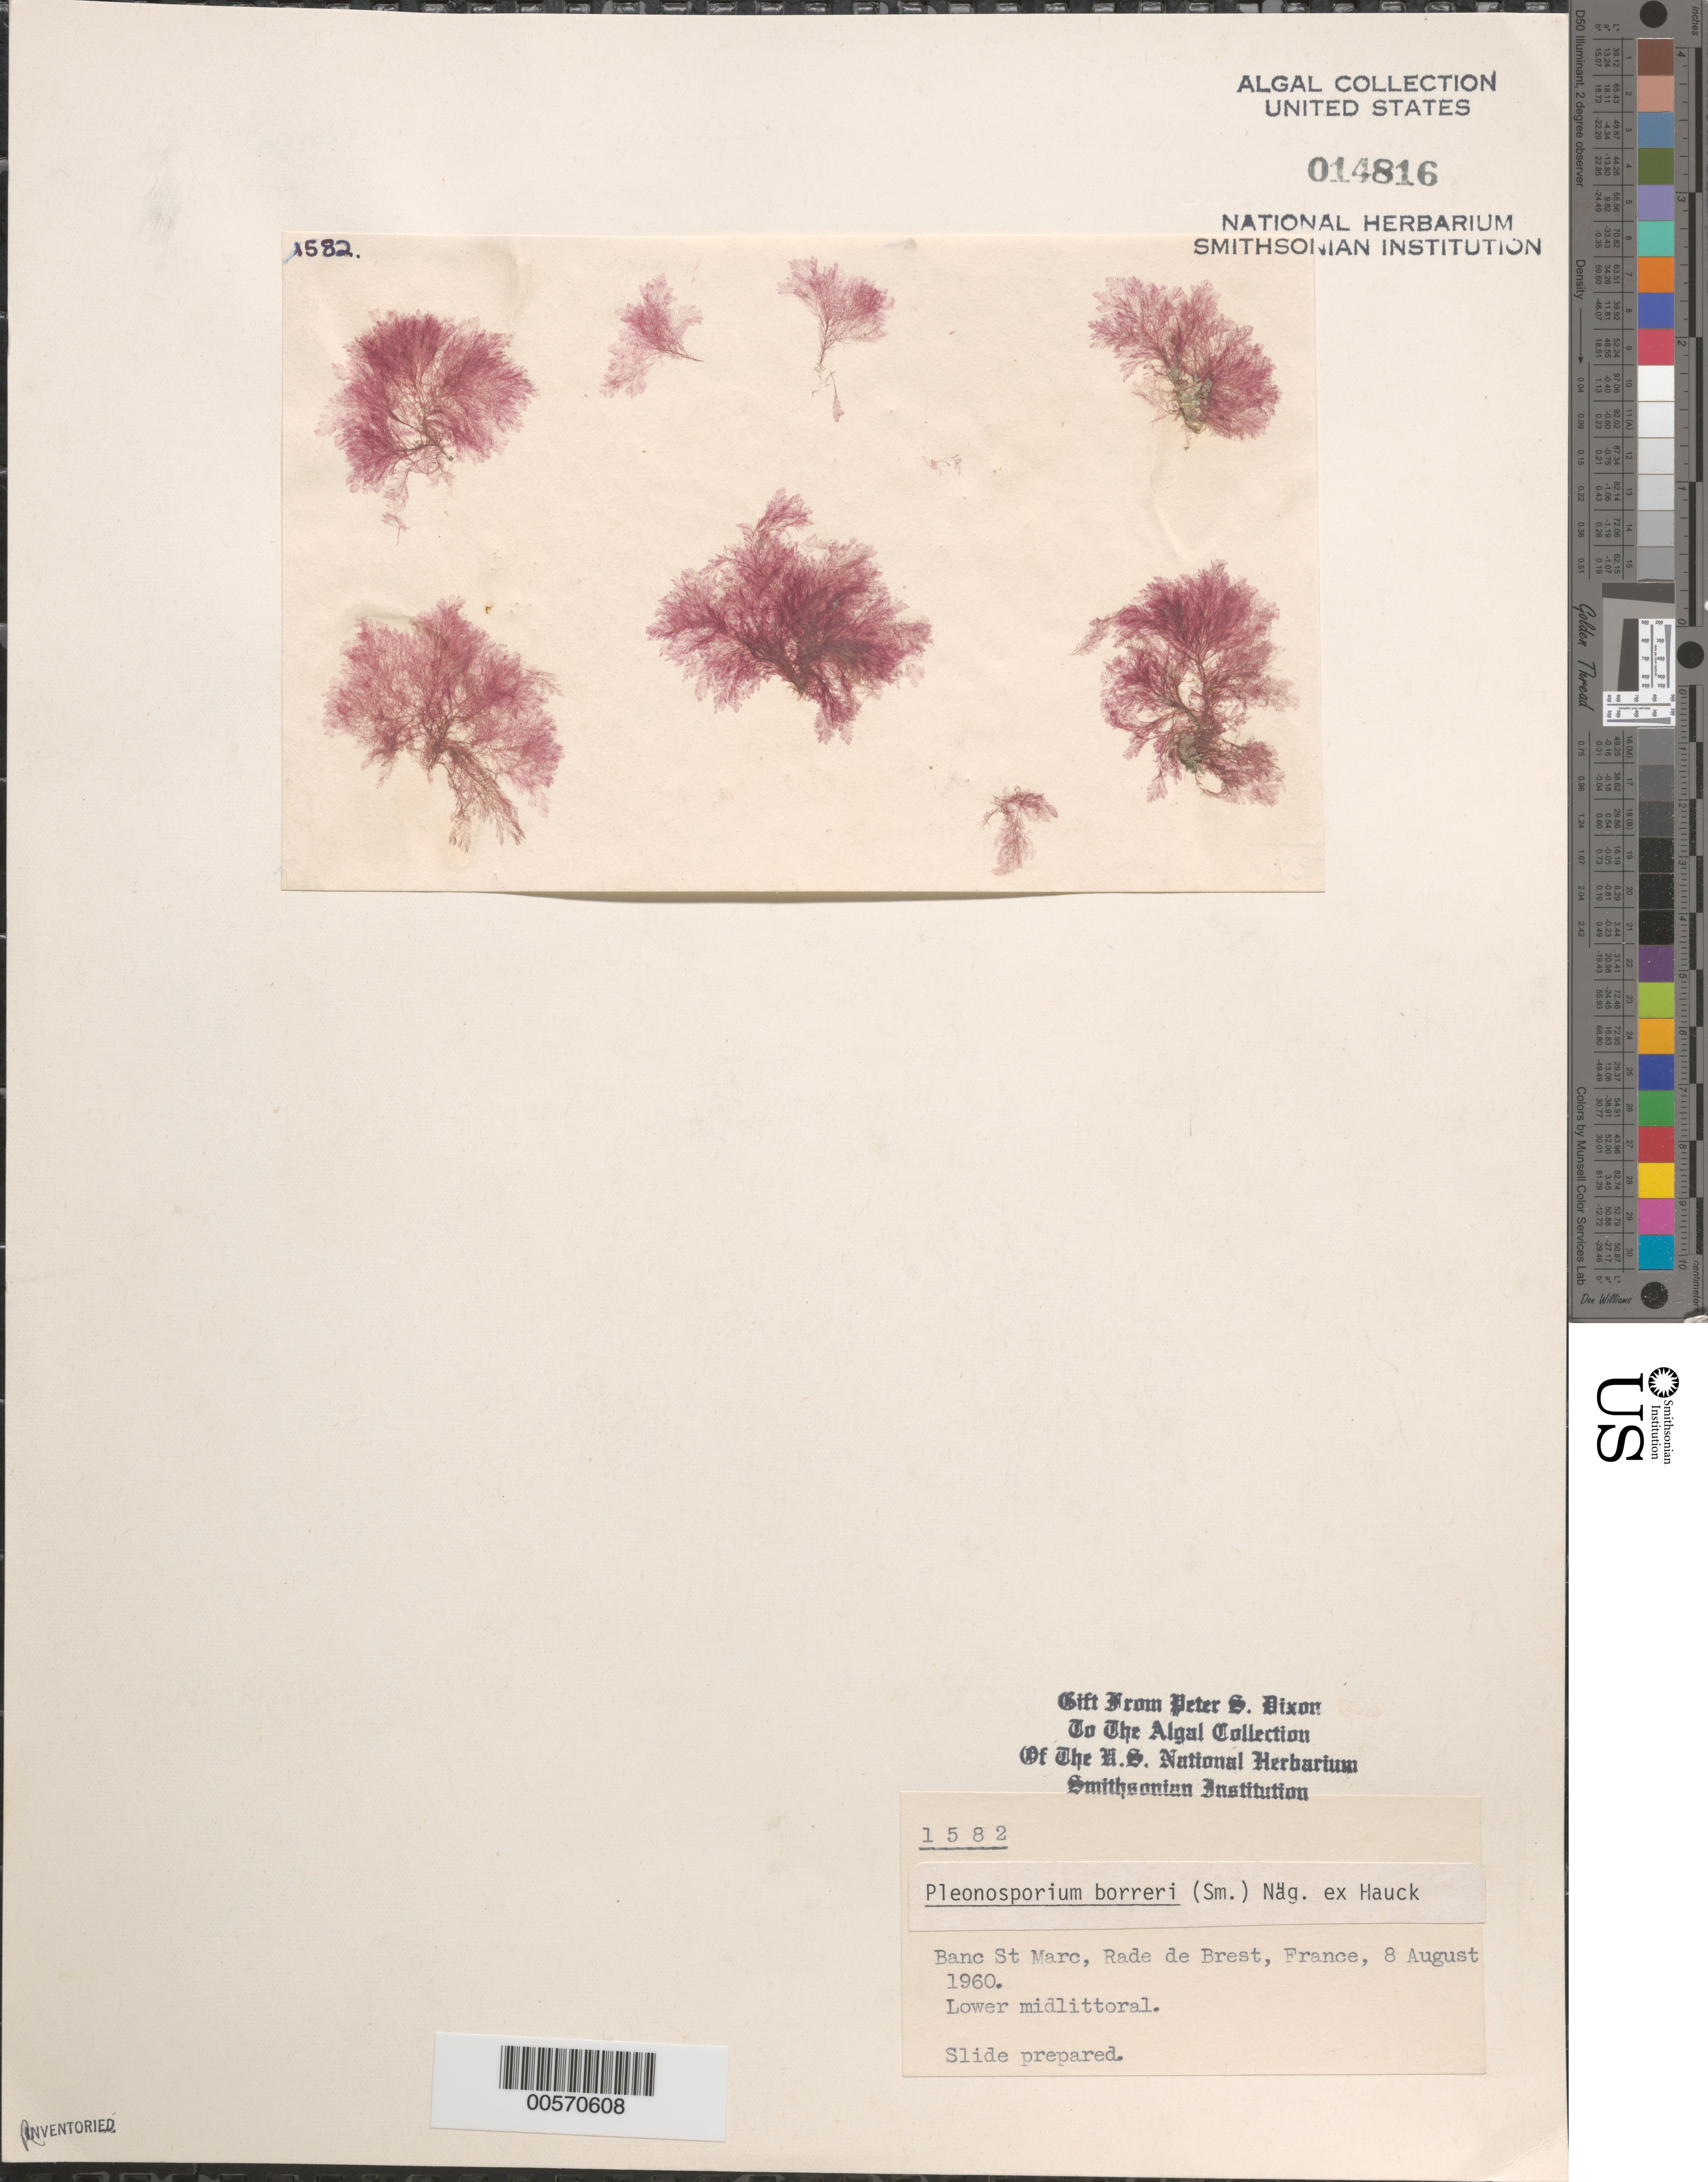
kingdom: Plantae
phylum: Rhodophyta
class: Florideophyceae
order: Ceramiales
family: Wrangeliaceae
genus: Pleonosporium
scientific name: Pleonosporium borreri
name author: (Sm.) Näg.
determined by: Dixon, P. S.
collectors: P. S. Dixon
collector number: PSD 1582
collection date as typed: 08 Aug 1960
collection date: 1960-08-08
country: France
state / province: Bretagne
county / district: Finistère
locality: Banc St. Marc, Rade de Brest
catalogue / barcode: US 14816